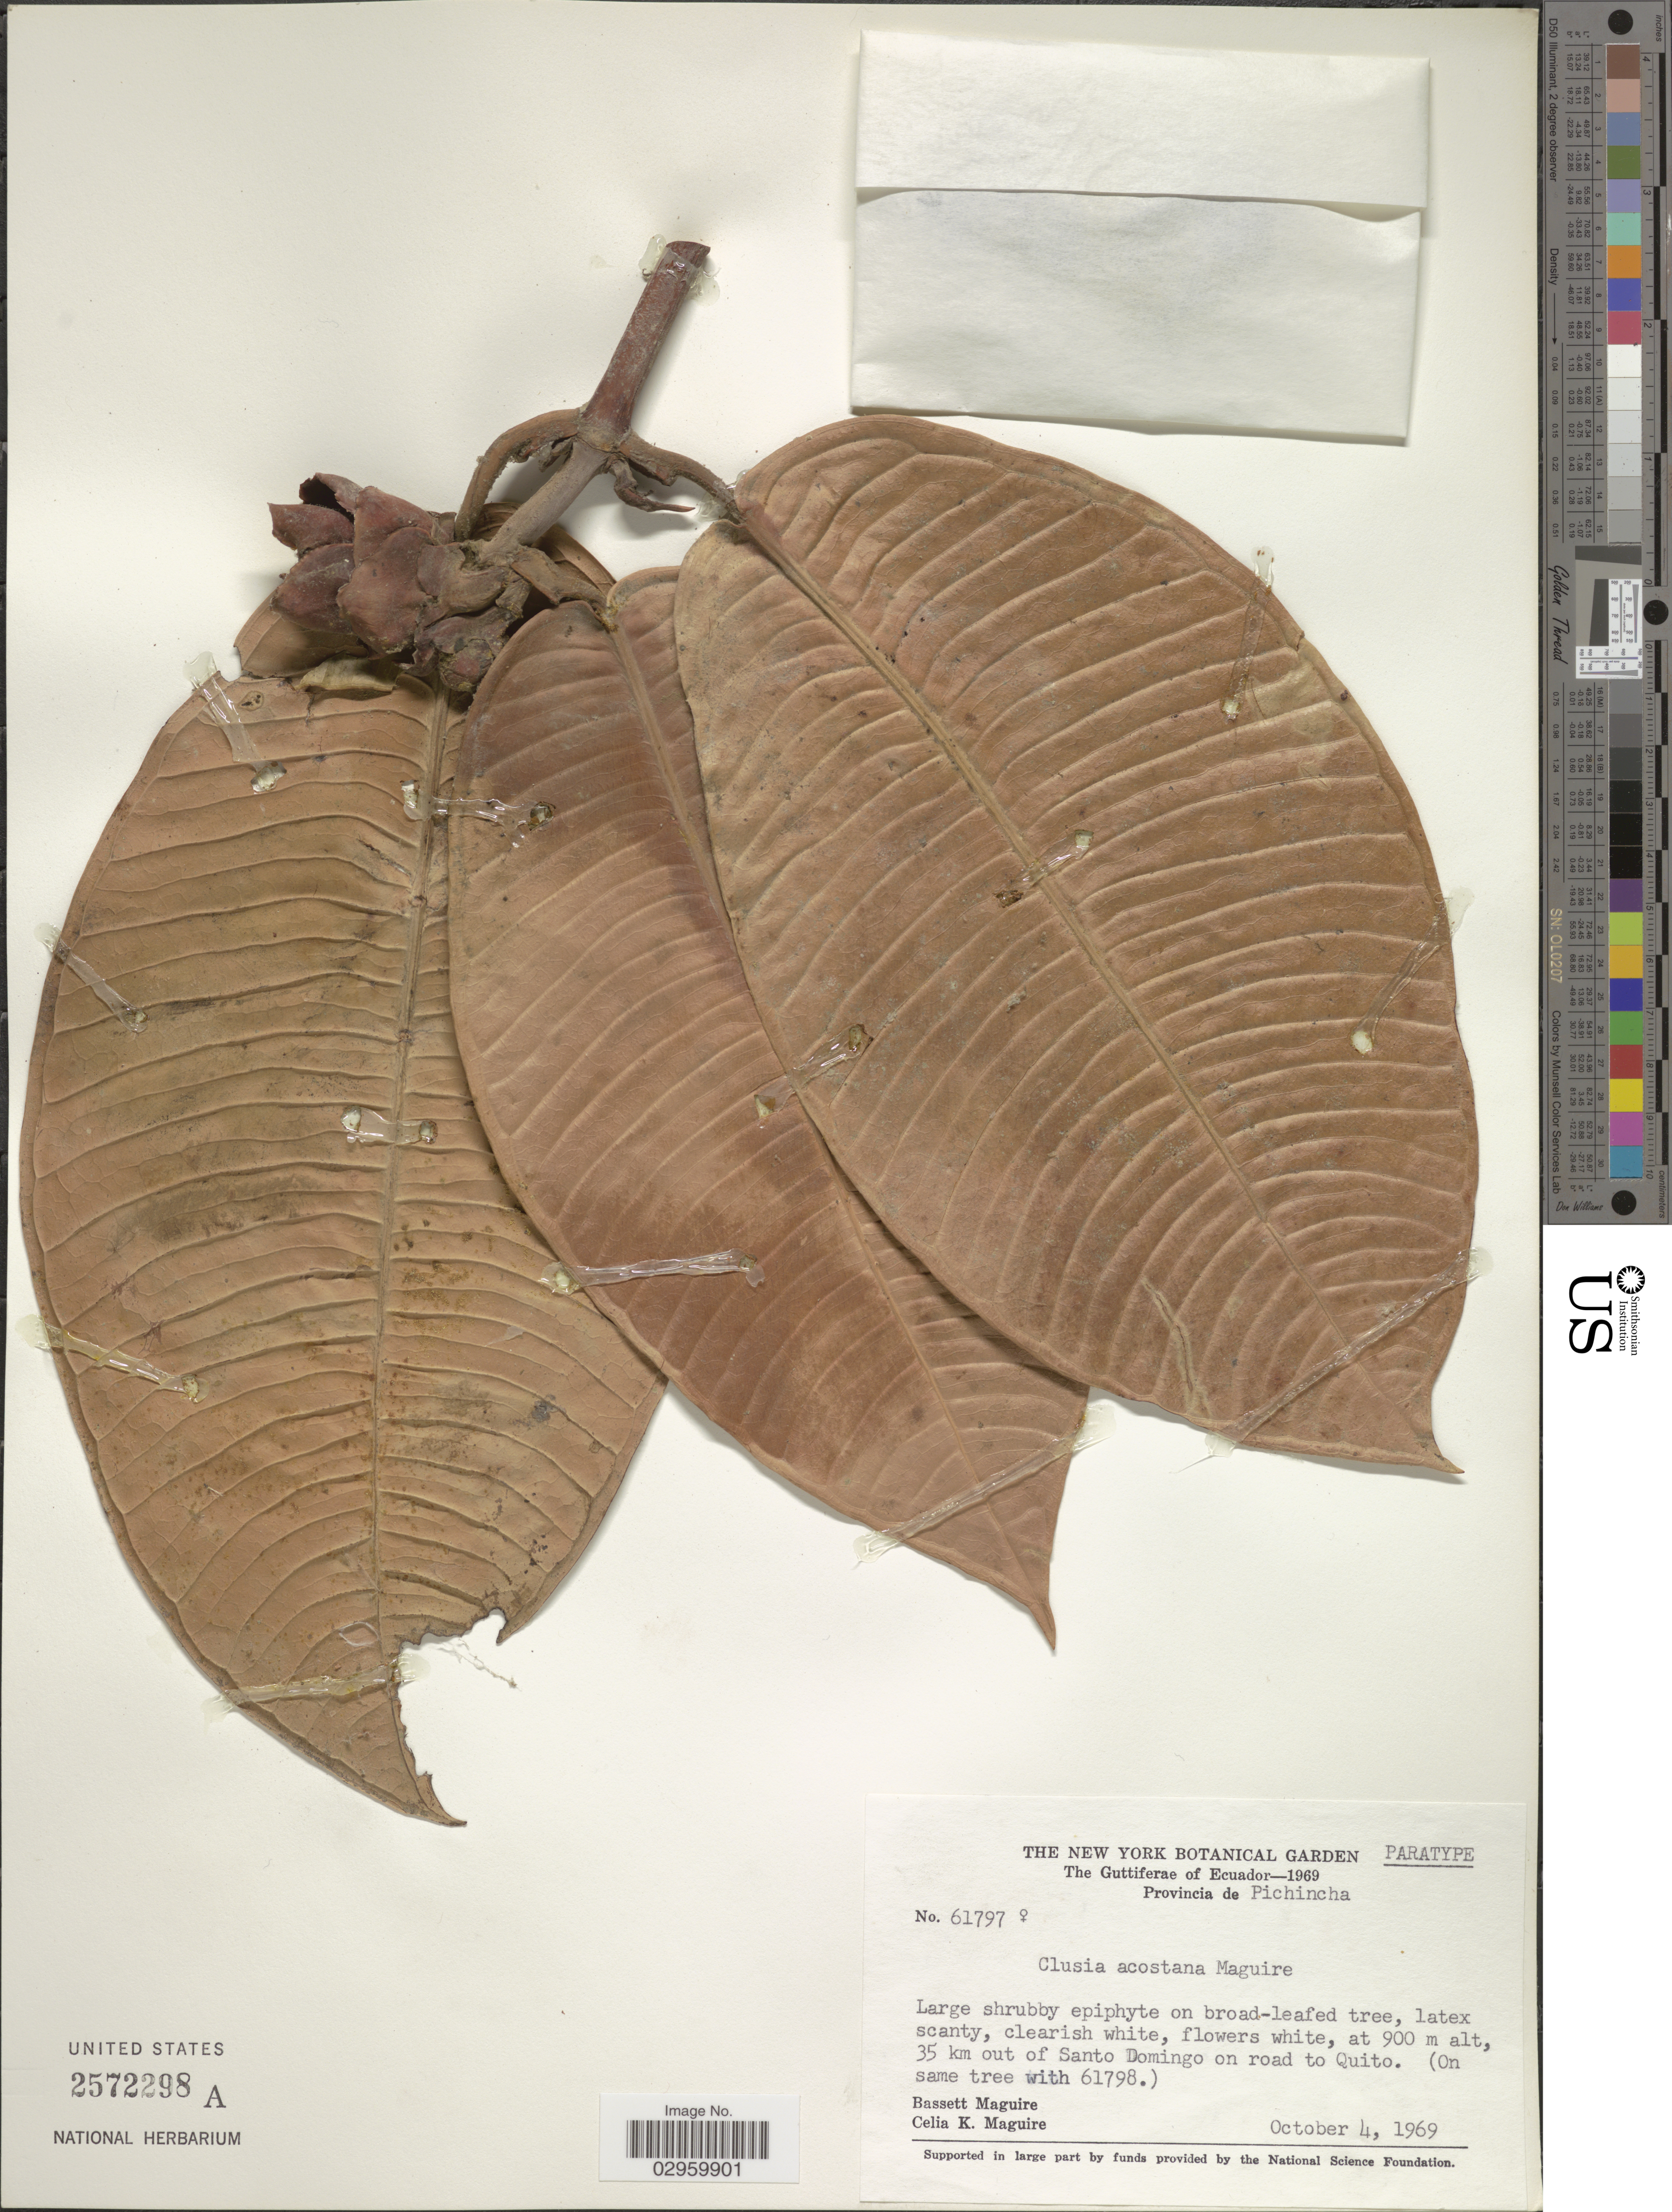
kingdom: Plantae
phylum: Tracheophyta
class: Magnoliopsida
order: Malpighiales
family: Clusiaceae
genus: Clusia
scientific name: Clusia venusta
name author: Little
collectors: B. Maguire & C. K. Maguire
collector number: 61797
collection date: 1969-10-04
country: Ecuador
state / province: Pichincha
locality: The Guttiferae of Ecuador, 35 km out of Santo Domingo on road to Quito.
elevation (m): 900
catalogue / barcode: US 2572298A